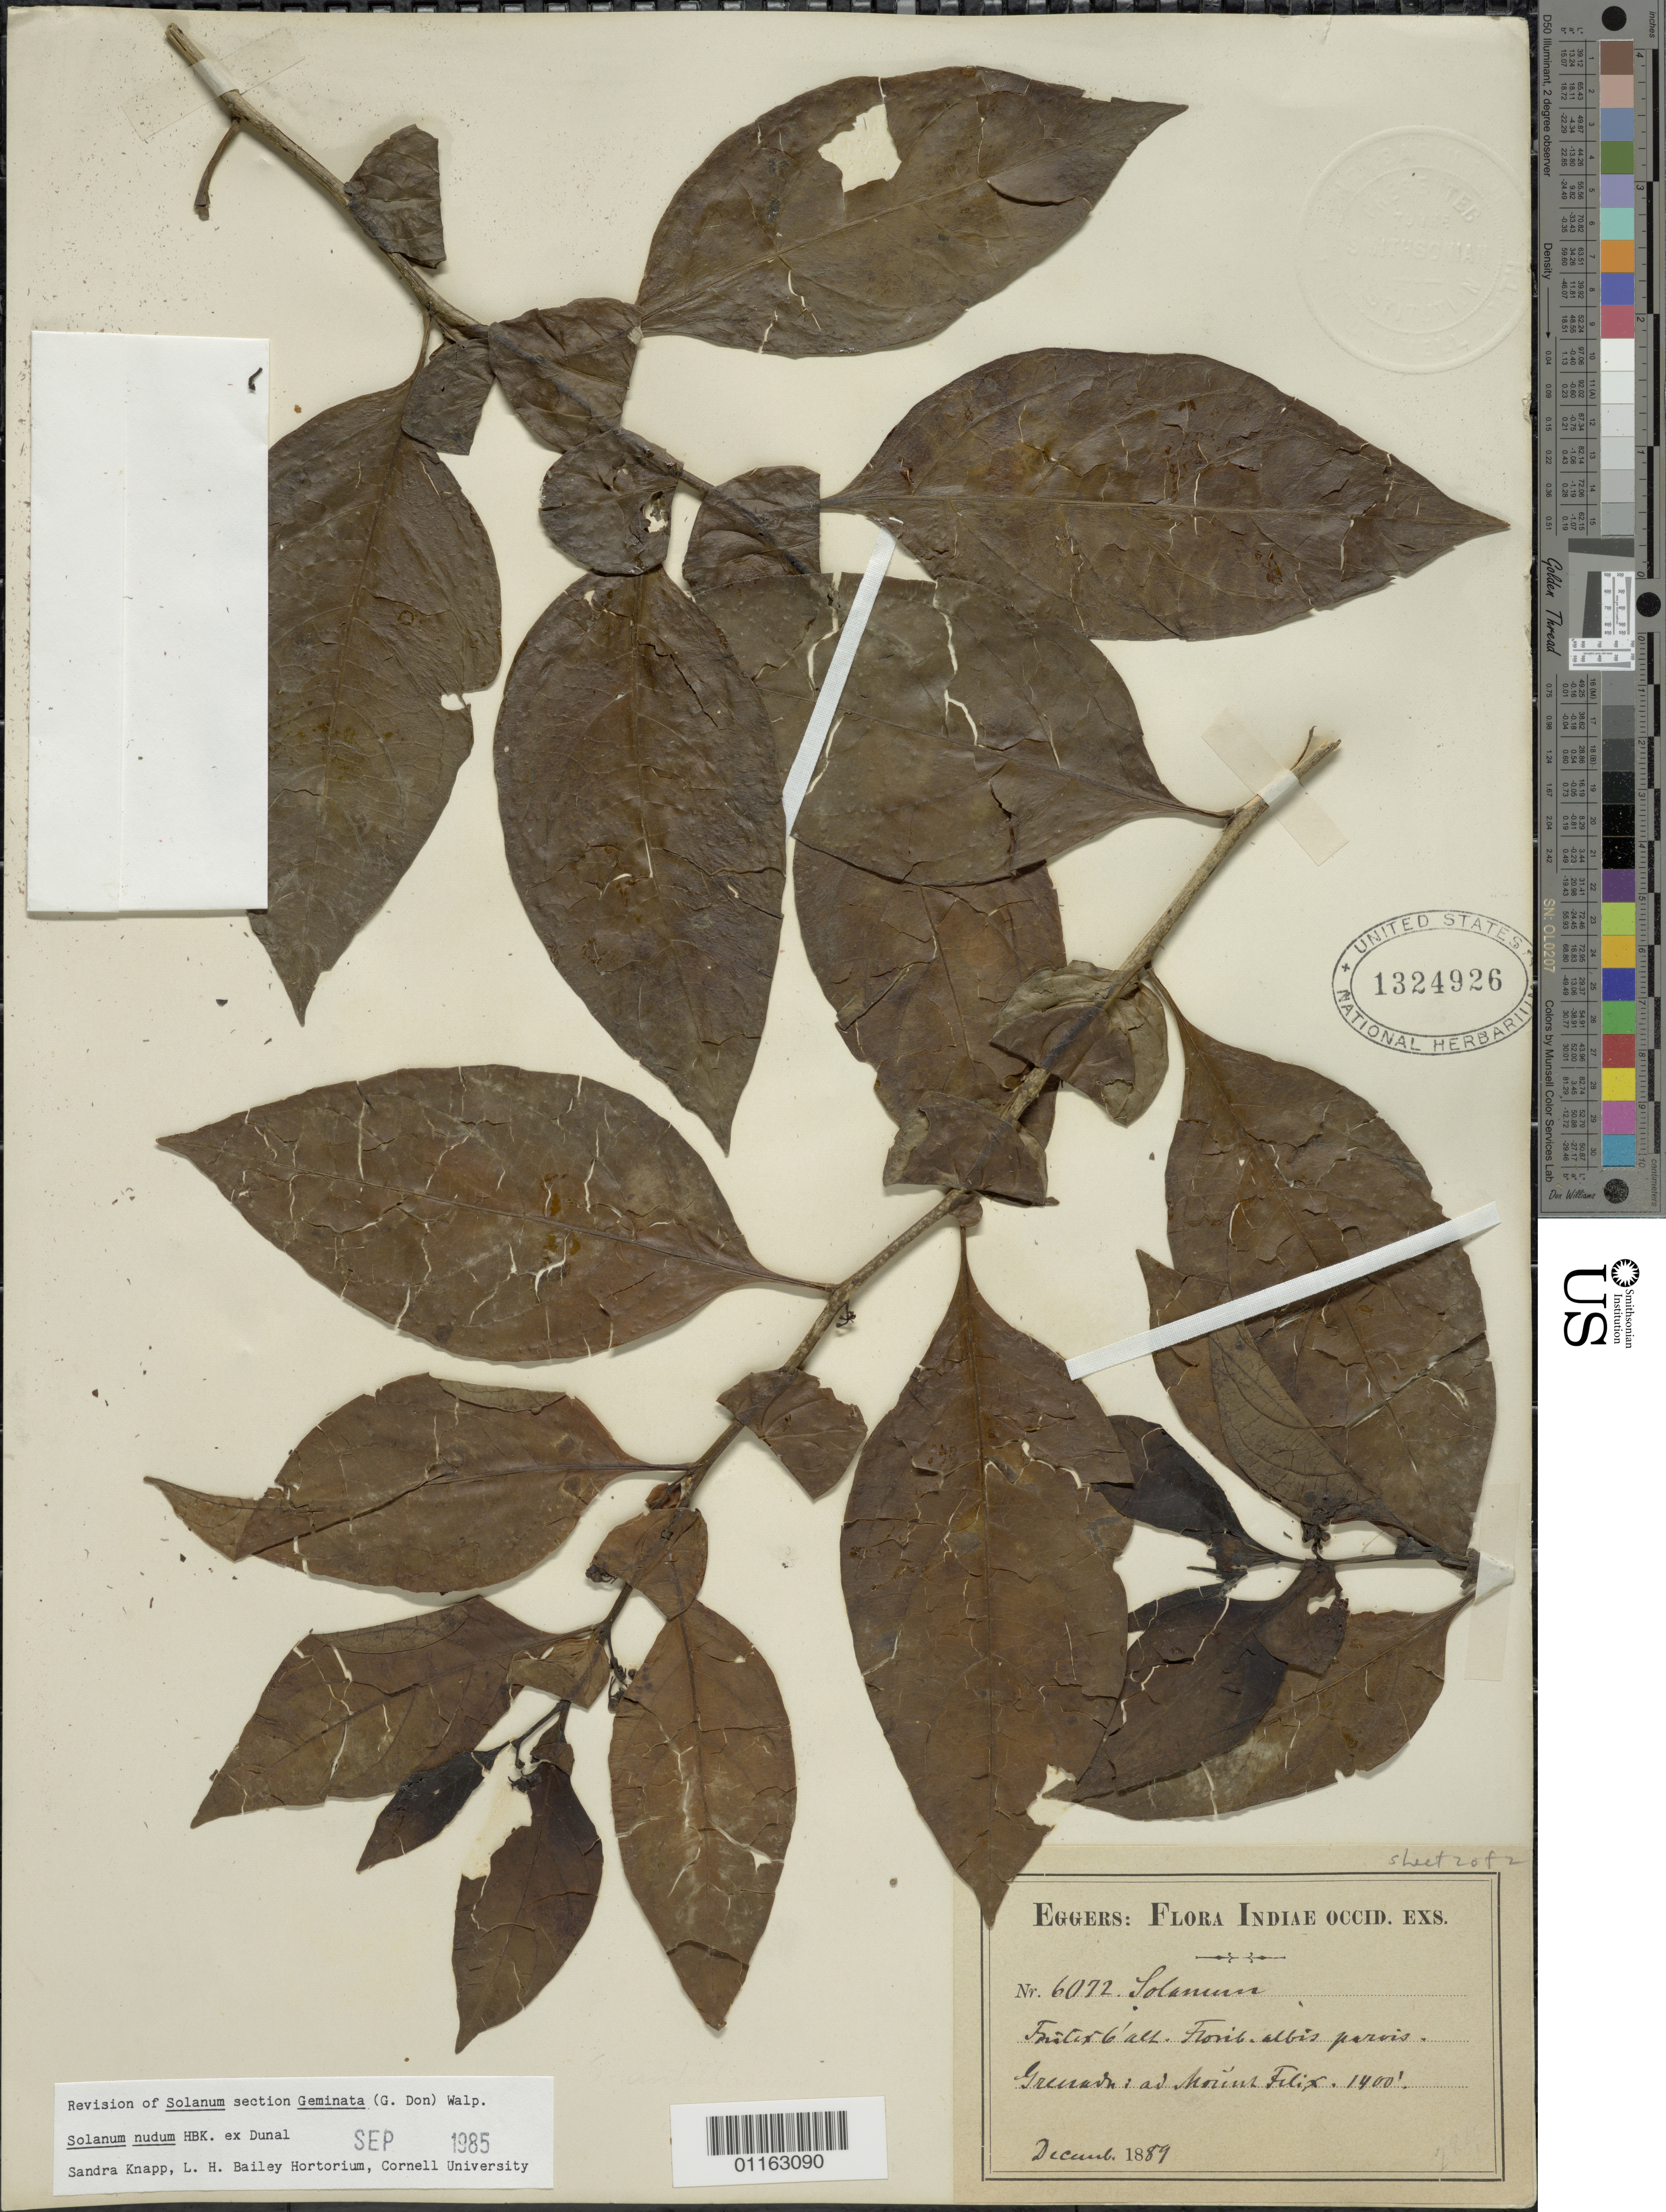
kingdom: Plantae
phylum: Tracheophyta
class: Magnoliopsida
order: Solanales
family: Solanaceae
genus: Solanum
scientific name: Solanum nollanum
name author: Britton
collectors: -. Eggers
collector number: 6072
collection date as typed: Dec 1889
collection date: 1889-12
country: Grenada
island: Grenada I.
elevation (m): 427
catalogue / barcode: US 1324926